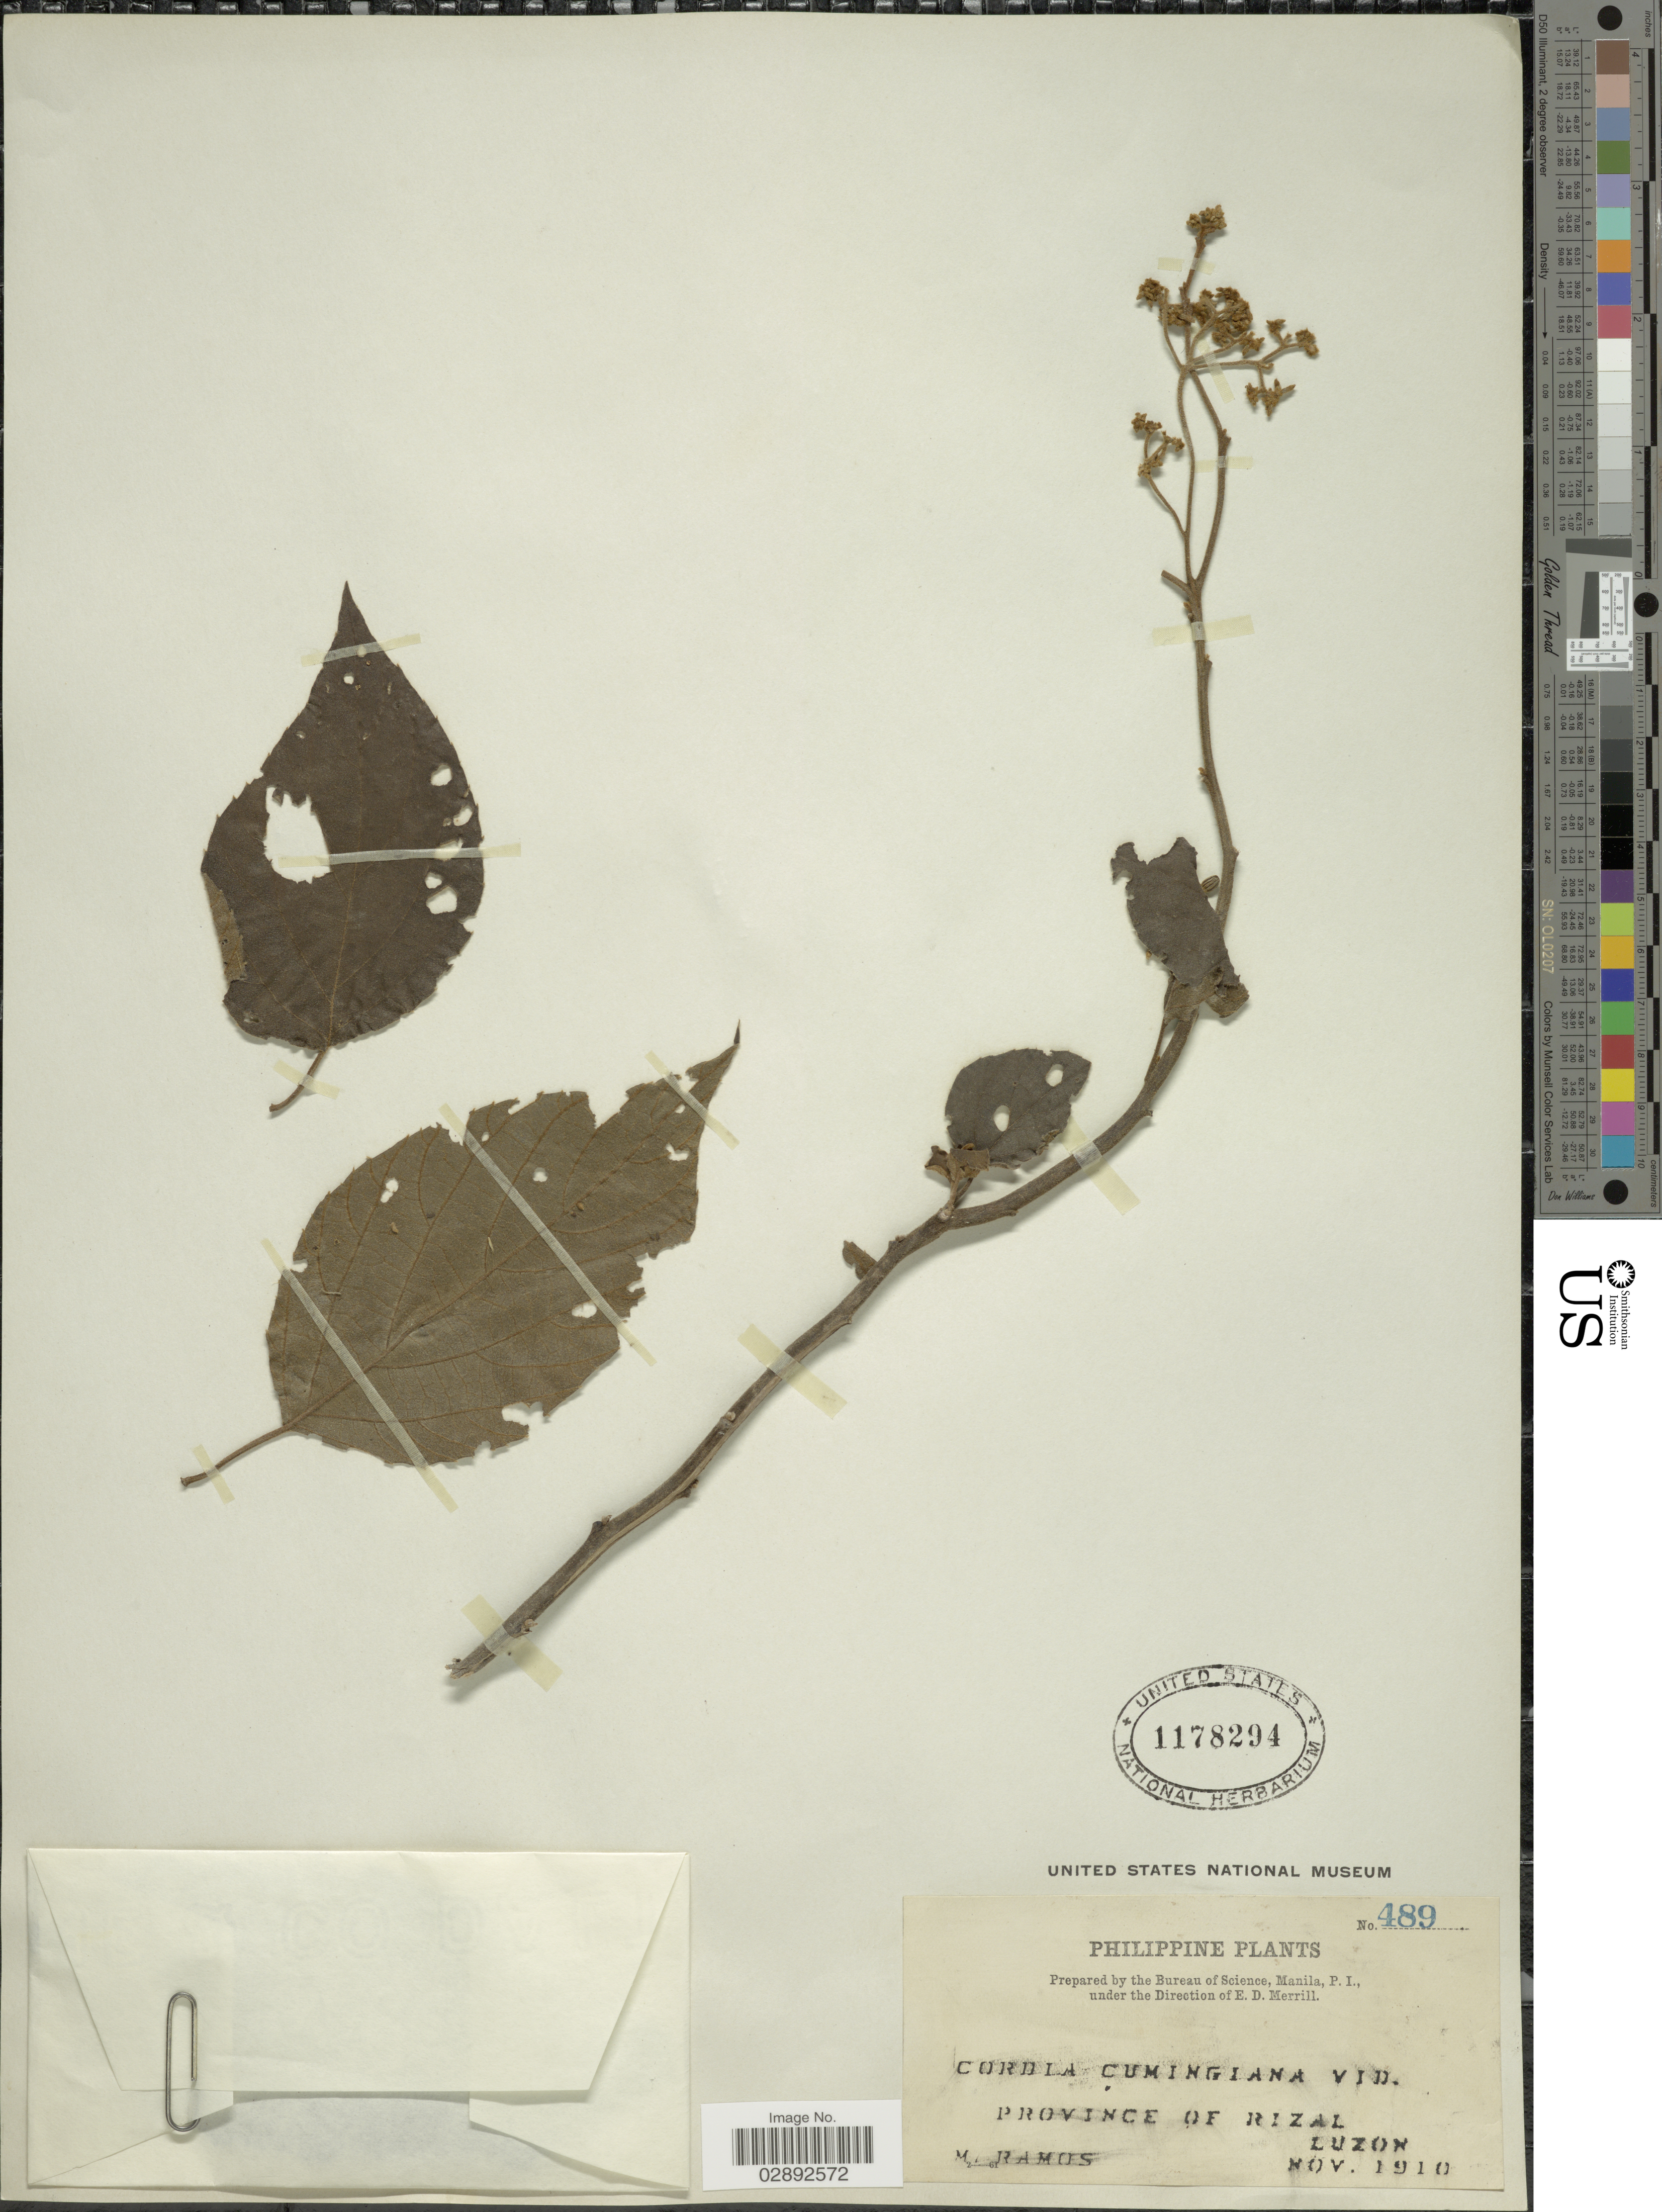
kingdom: Plantae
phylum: Tracheophyta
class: Magnoliopsida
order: Boraginales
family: Cordiaceae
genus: Cordia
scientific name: Cordia cumingiana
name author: Vidal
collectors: M. Ramos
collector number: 489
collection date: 1910-11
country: Philippines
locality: Province of Rizal. Luzon.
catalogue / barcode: US 1178294